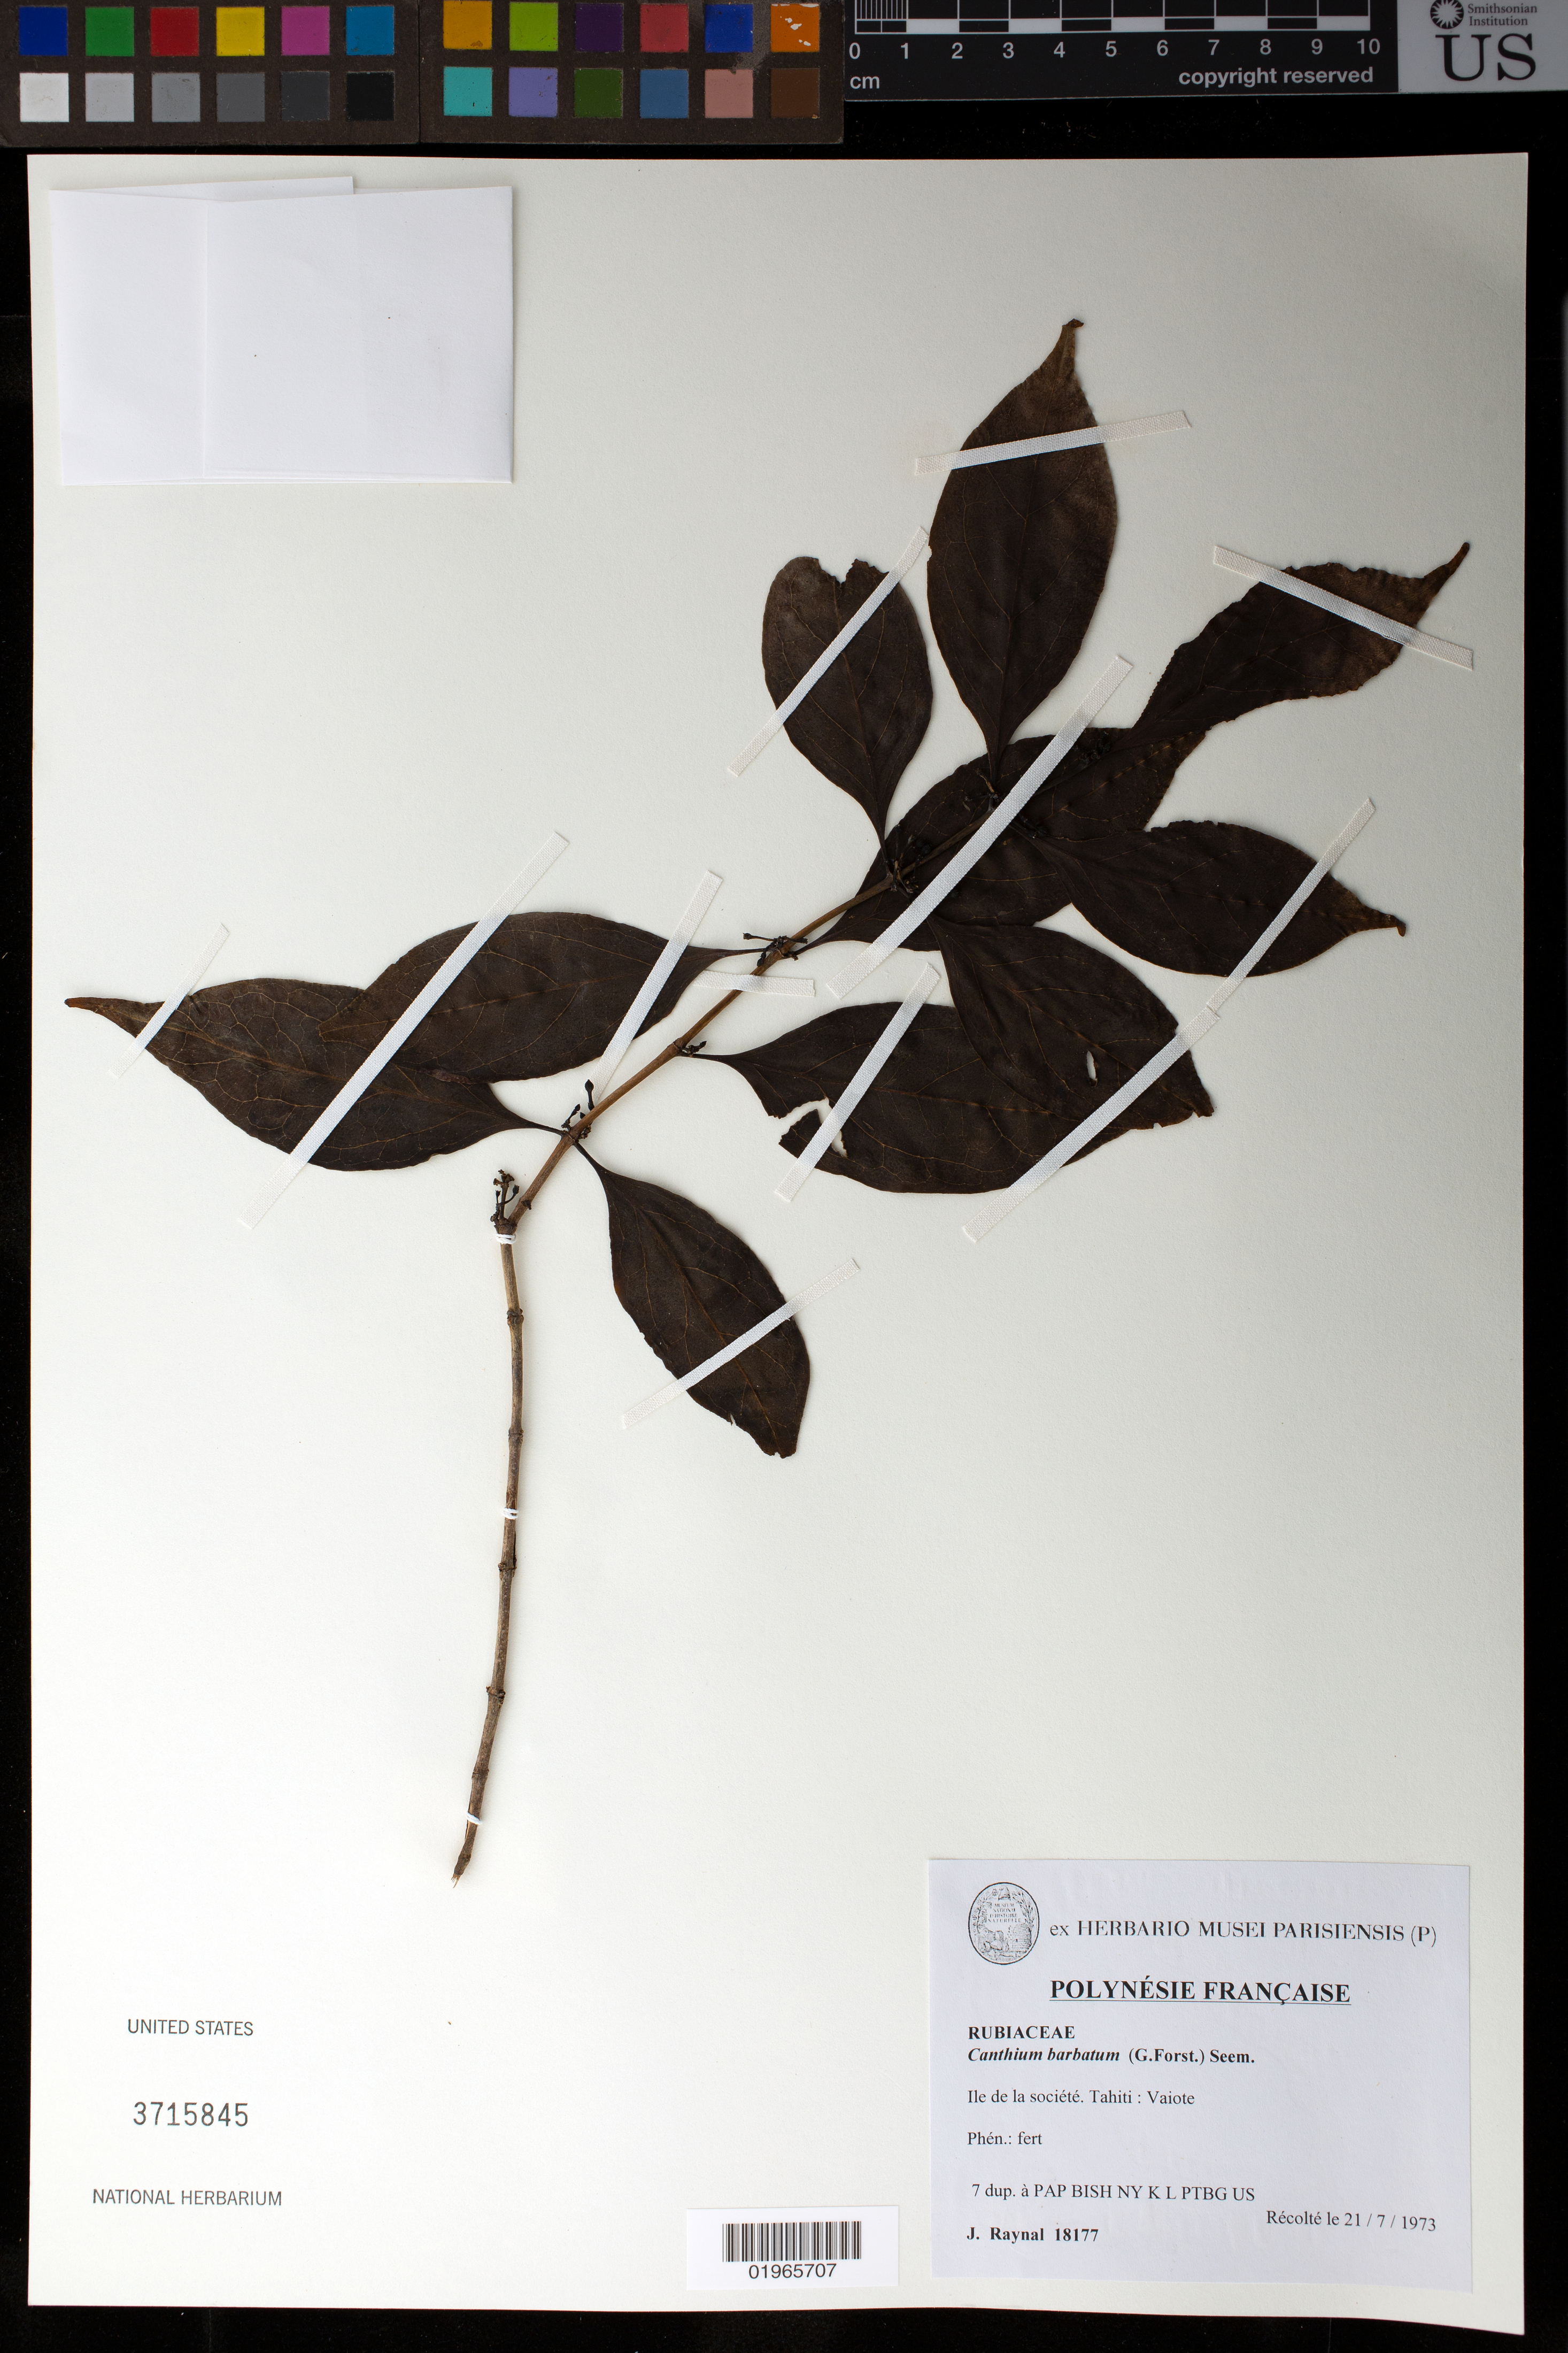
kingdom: Plantae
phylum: Tracheophyta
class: Magnoliopsida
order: Gentianales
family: Rubiaceae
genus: Canthium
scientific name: Canthium barbatum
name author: (G. Forst.) Seem.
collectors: J. Raynal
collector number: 18177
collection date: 1973-07-21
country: French Polynesia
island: Tahiti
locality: Vaiote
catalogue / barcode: US 3715845